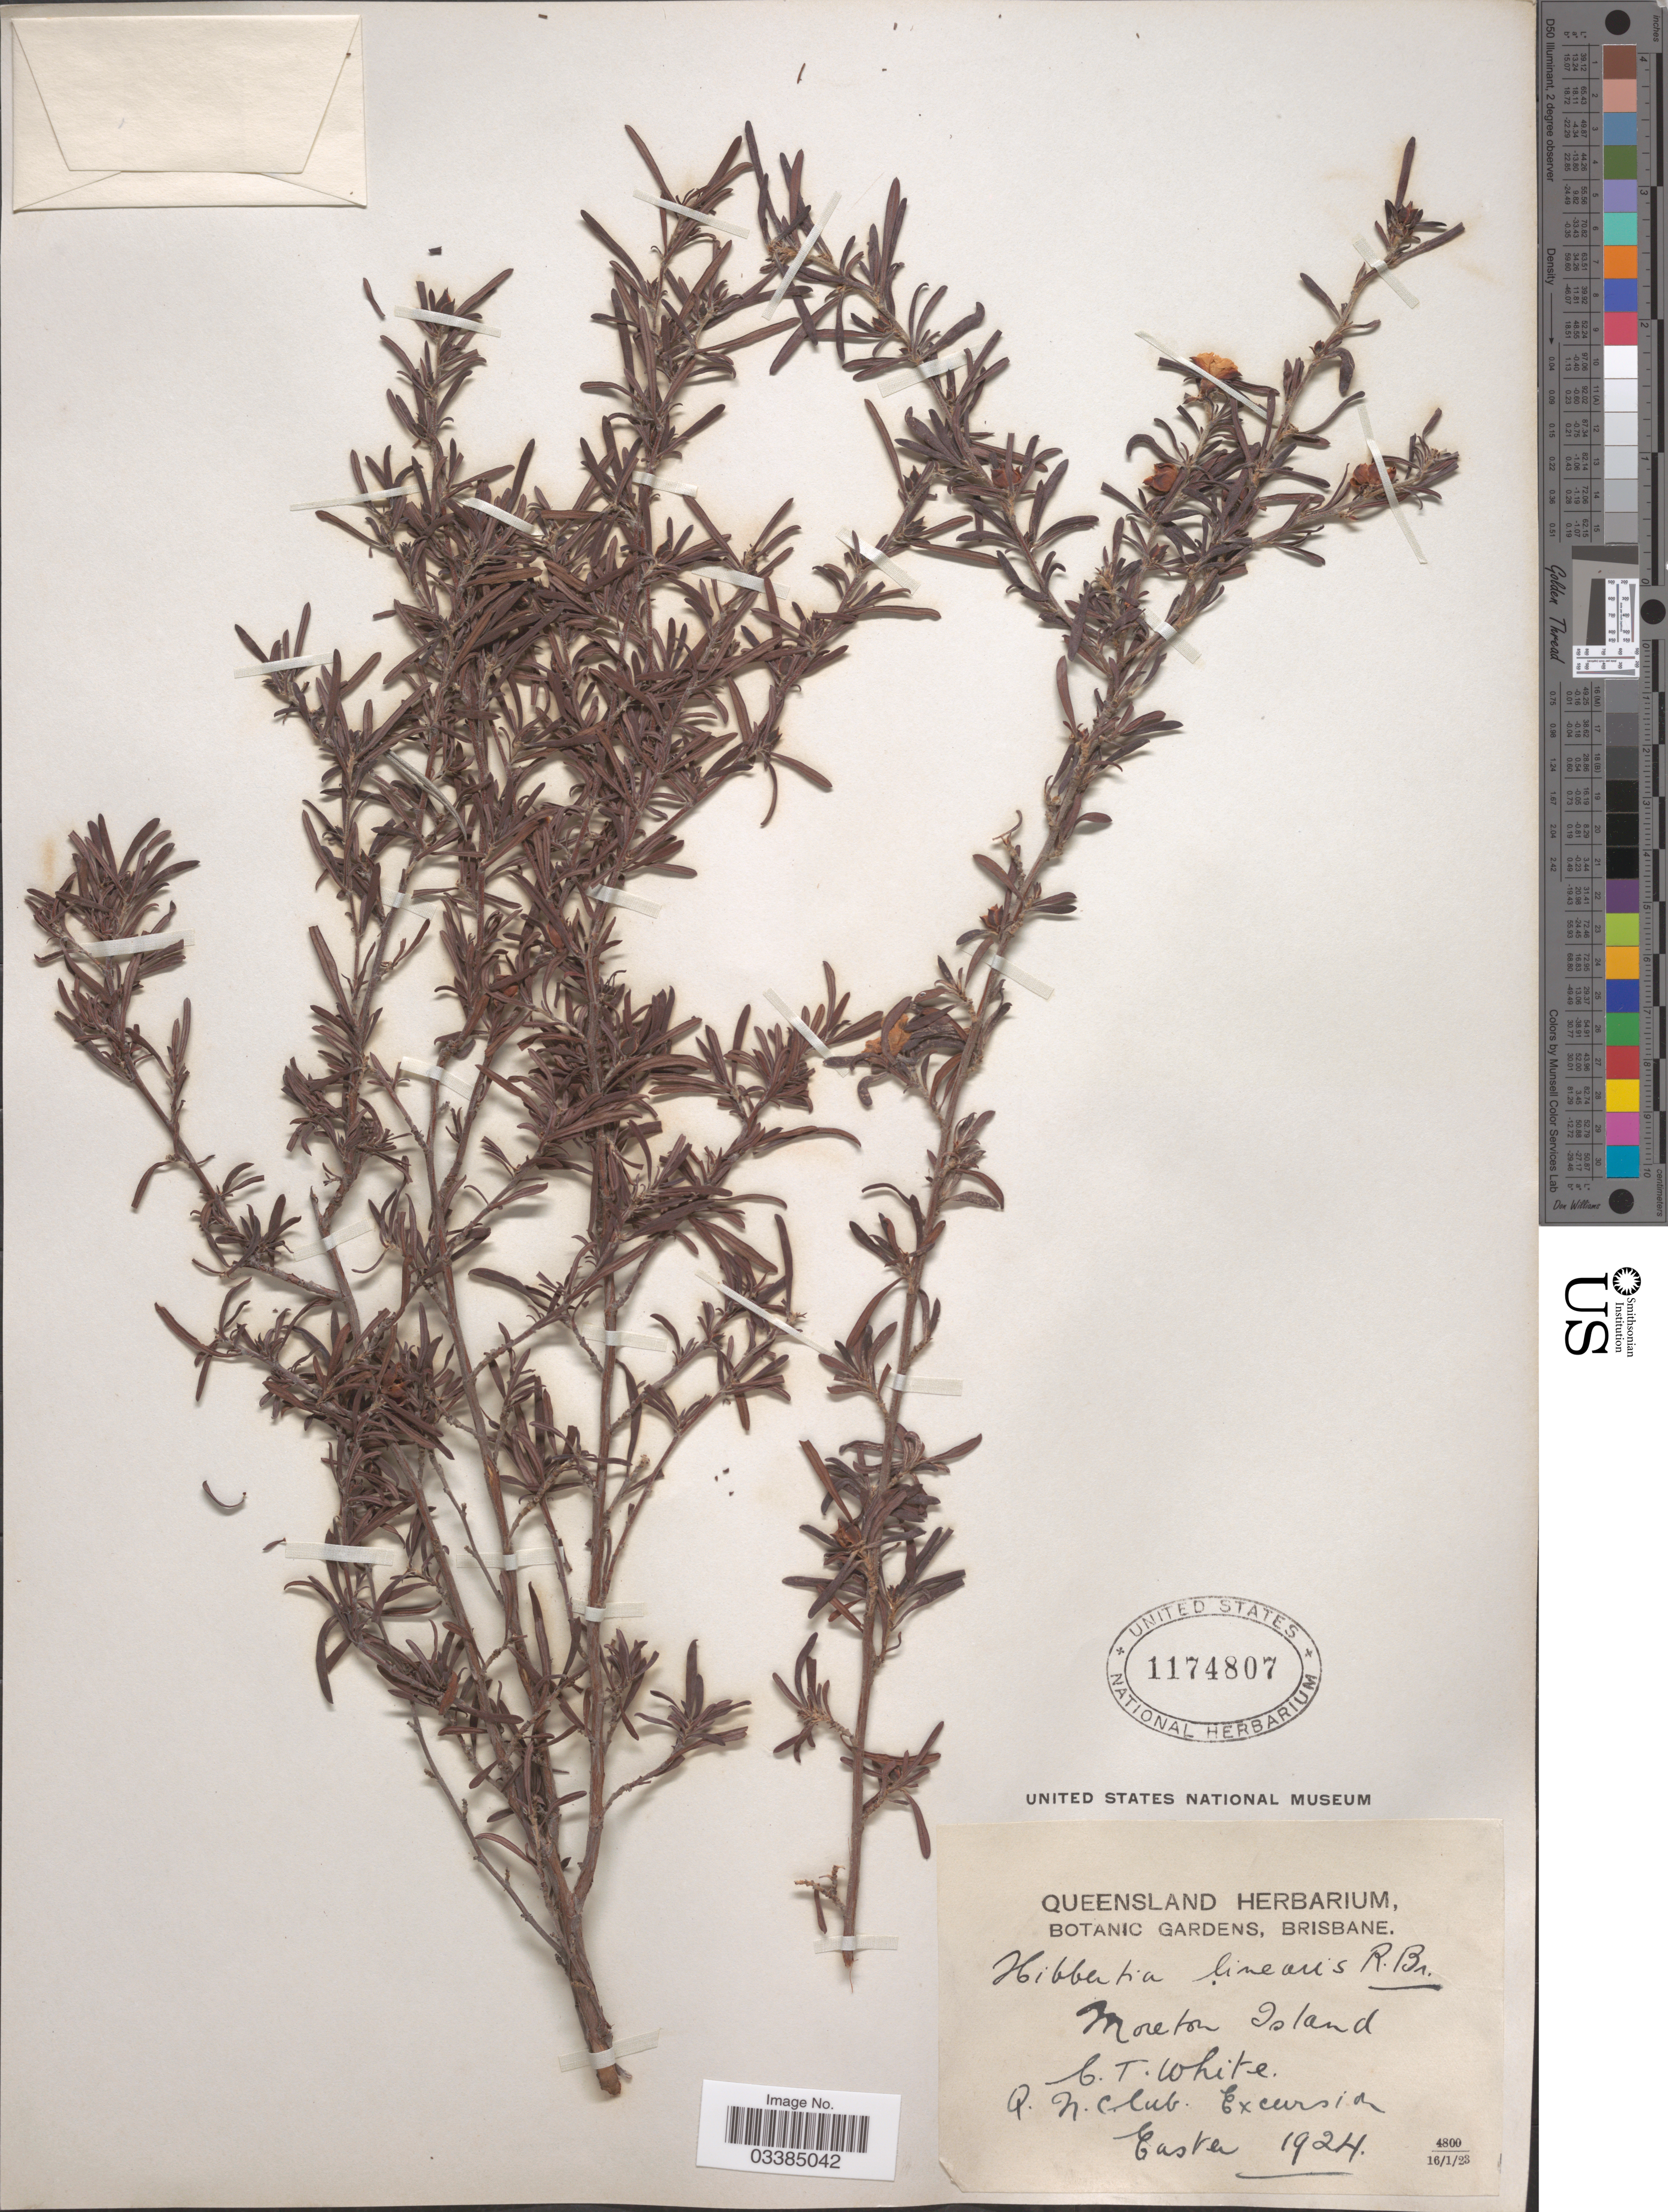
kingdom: Plantae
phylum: Tracheophyta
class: Magnoliopsida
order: Dilleniales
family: Dilleniaceae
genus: Hibbertia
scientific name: Hibbertia linearis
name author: R. Br. ex DC.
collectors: C. T. White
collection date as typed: Easter 1924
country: Australia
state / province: Queensland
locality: Moreton Island.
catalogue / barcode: US 1174807